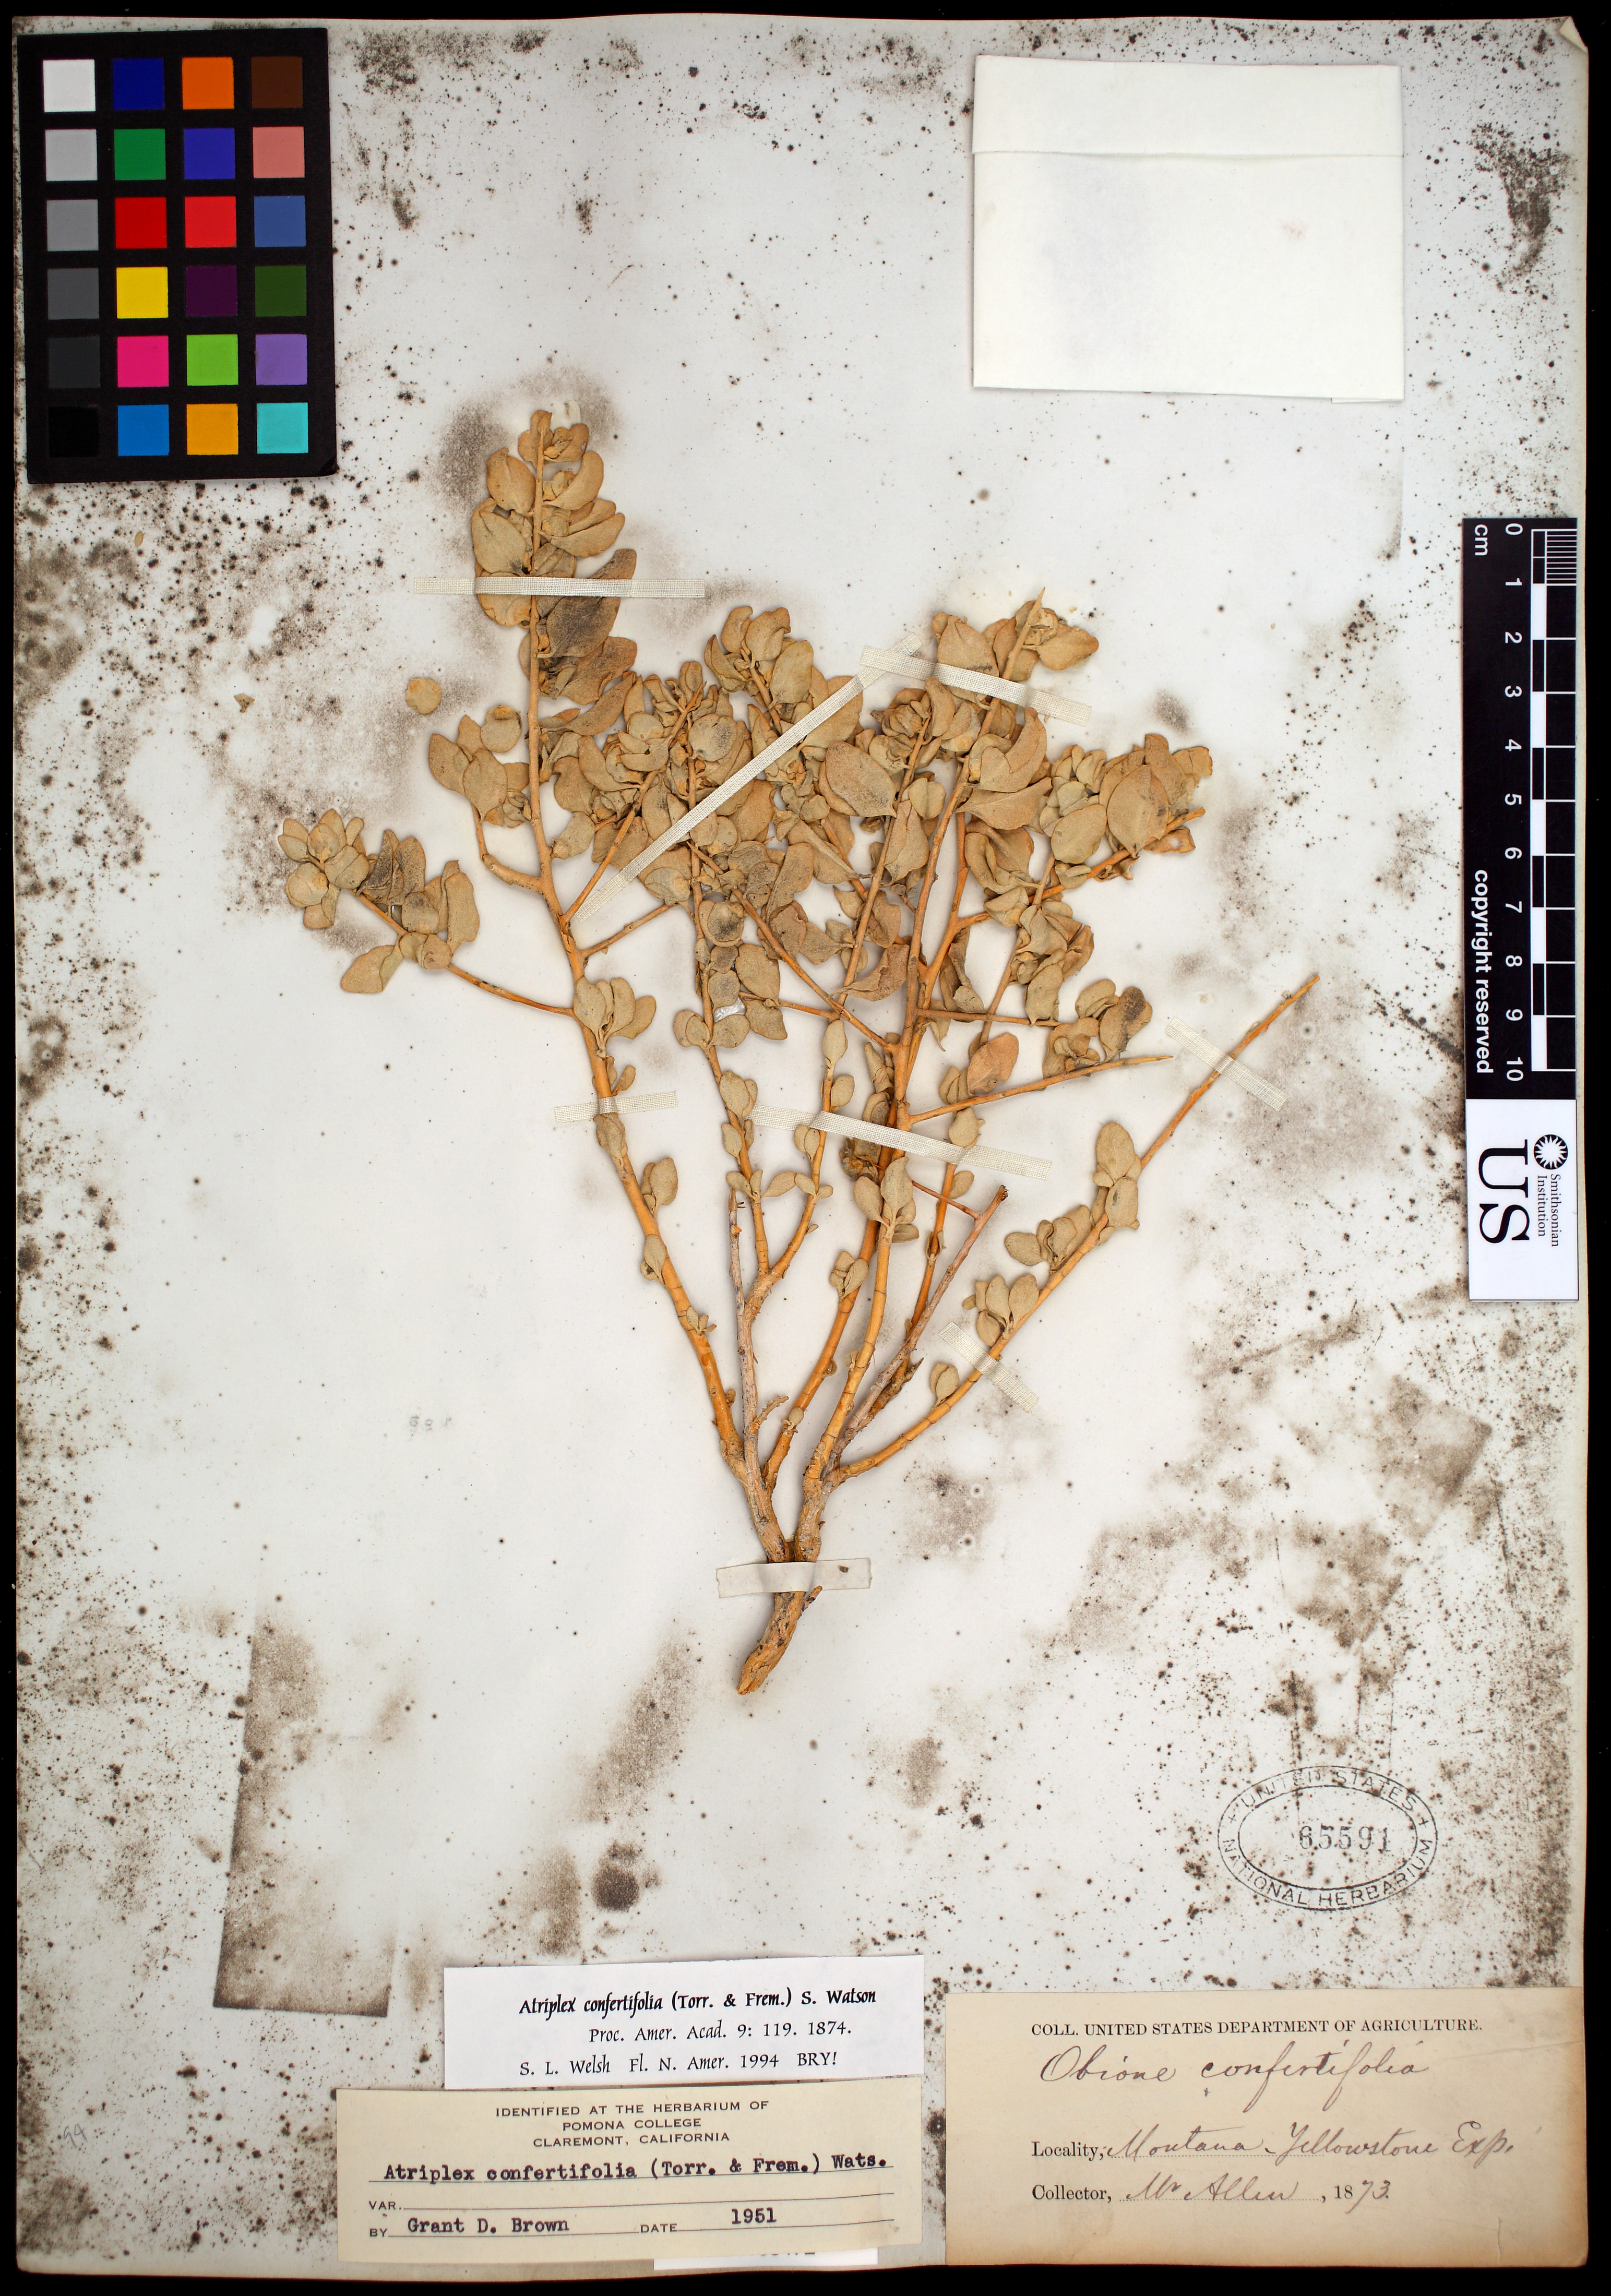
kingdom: Plantae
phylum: Tracheophyta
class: Magnoliopsida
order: Caryophyllales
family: Amaranthaceae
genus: Atriplex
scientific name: Atriplex confertifolia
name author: (Torr. & Frém.) S. Watson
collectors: -- Allen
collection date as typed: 1873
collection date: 1873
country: United States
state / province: Montana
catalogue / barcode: US 65591